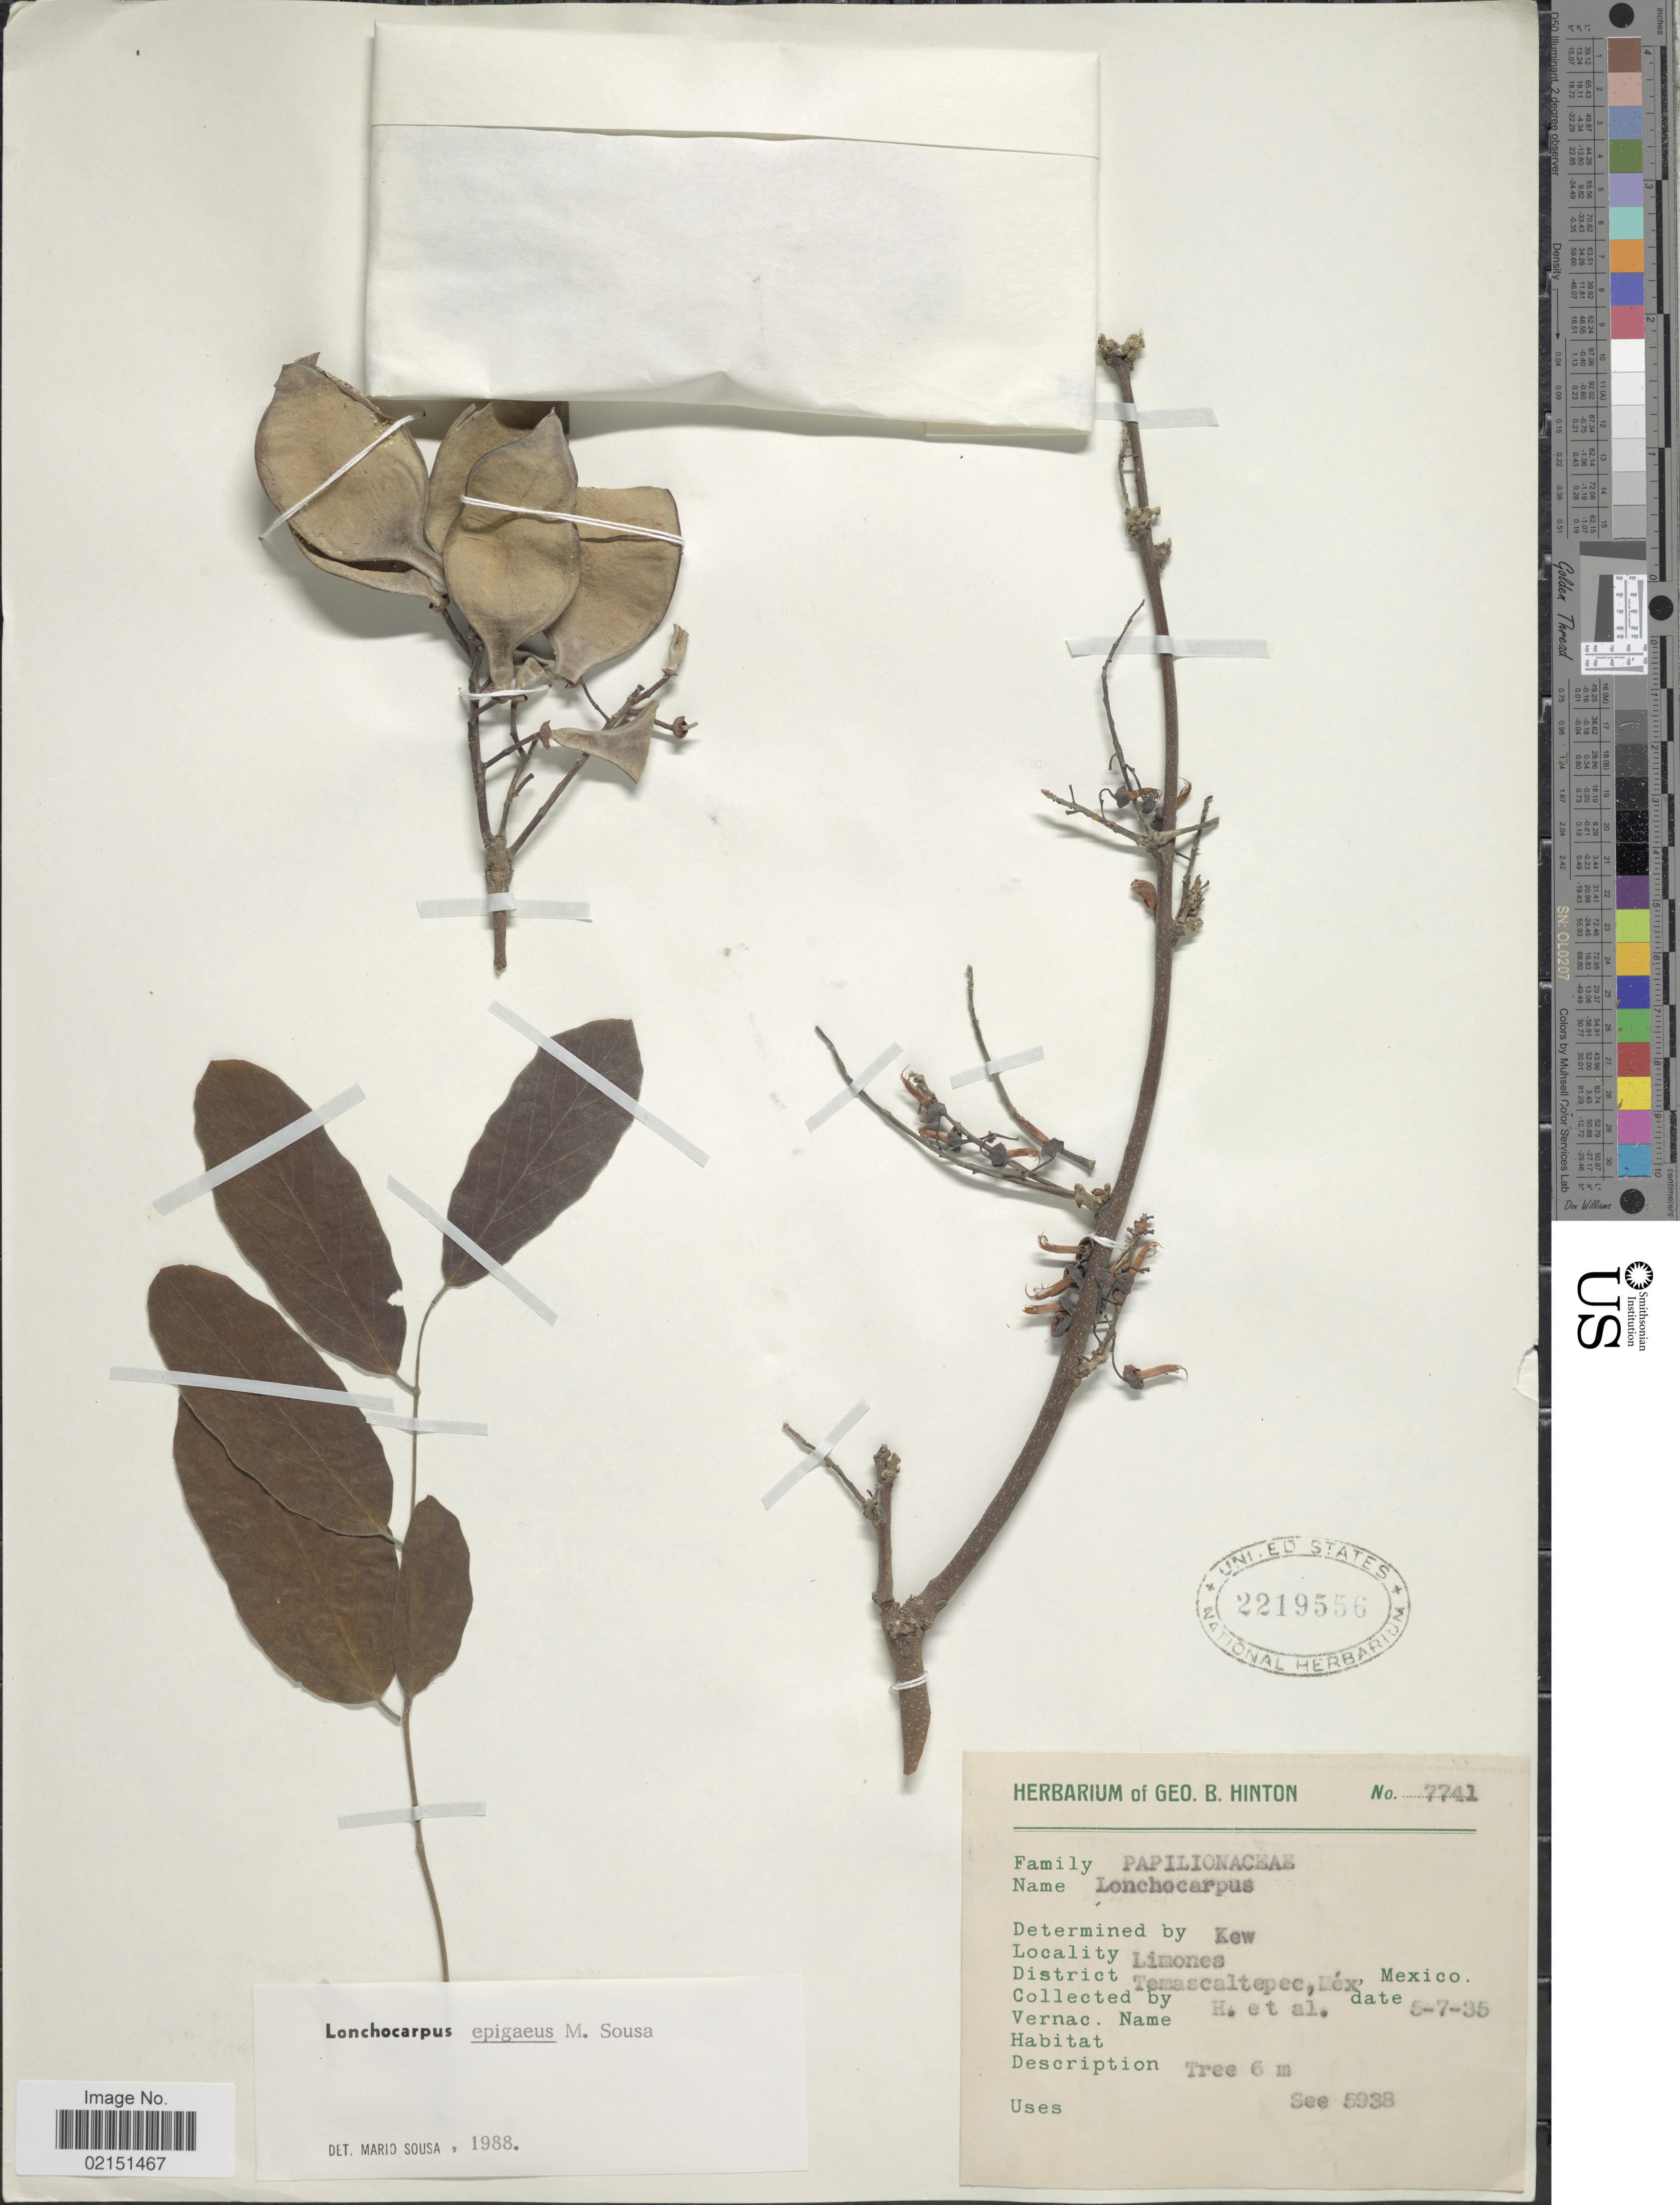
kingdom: Plantae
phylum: Tracheophyta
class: Magnoliopsida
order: Fabales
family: Fabaceae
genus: Lonchocarpus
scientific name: Lonchocarpus epigaeus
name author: M. Sousa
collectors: G. B. Hinton & et al.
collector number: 7741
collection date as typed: Transcribed d/m/y: 5/7/35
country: Mexico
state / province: México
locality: Limones. District Temascaltepec, Mex., Mexico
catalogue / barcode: US 2219556